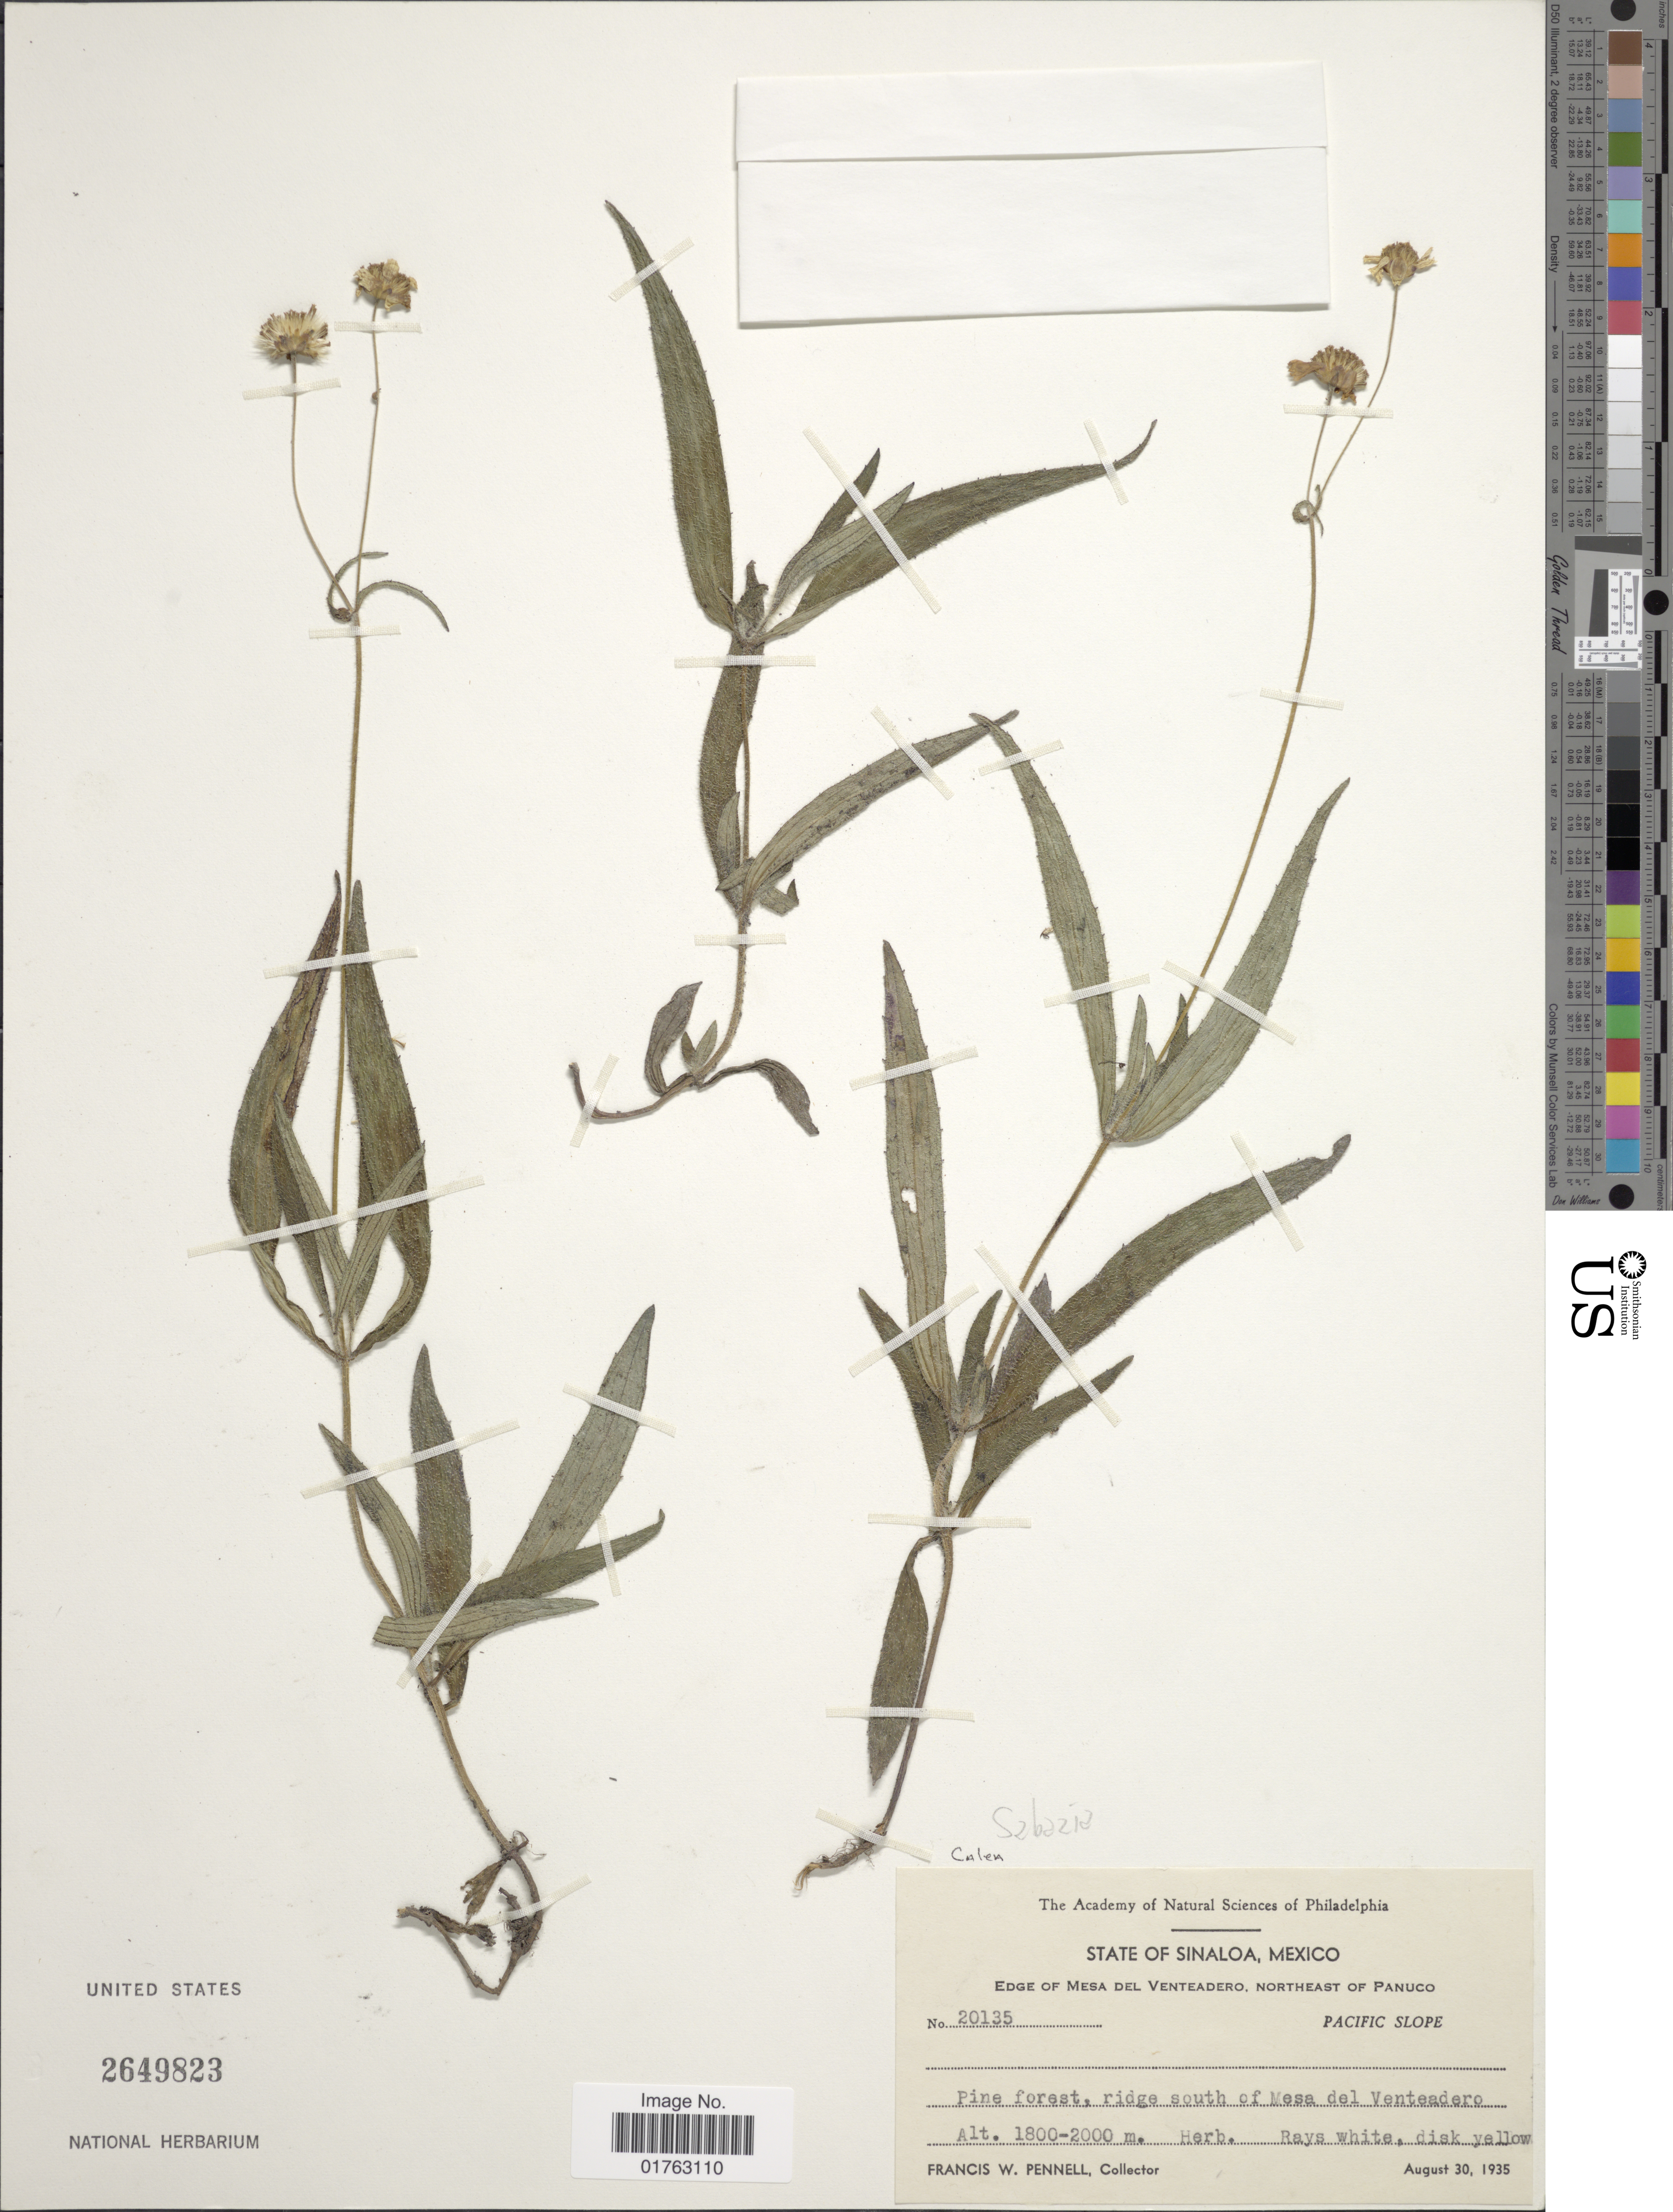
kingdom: Plantae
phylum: Tracheophyta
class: Magnoliopsida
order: Asterales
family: Asteraceae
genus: Sabazia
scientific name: Sabazia palmeri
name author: (S. Watson ex A. Gray) & B.L. Turner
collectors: F. W. Pennell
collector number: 20135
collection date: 1935-08-30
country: Mexico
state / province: Sinaloa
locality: Edge of Mesa Del Venteadero, Northeast of Panuco, Pacific Slope, ridge south of Mesa del Venteadero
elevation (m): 1800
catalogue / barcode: US 2649823